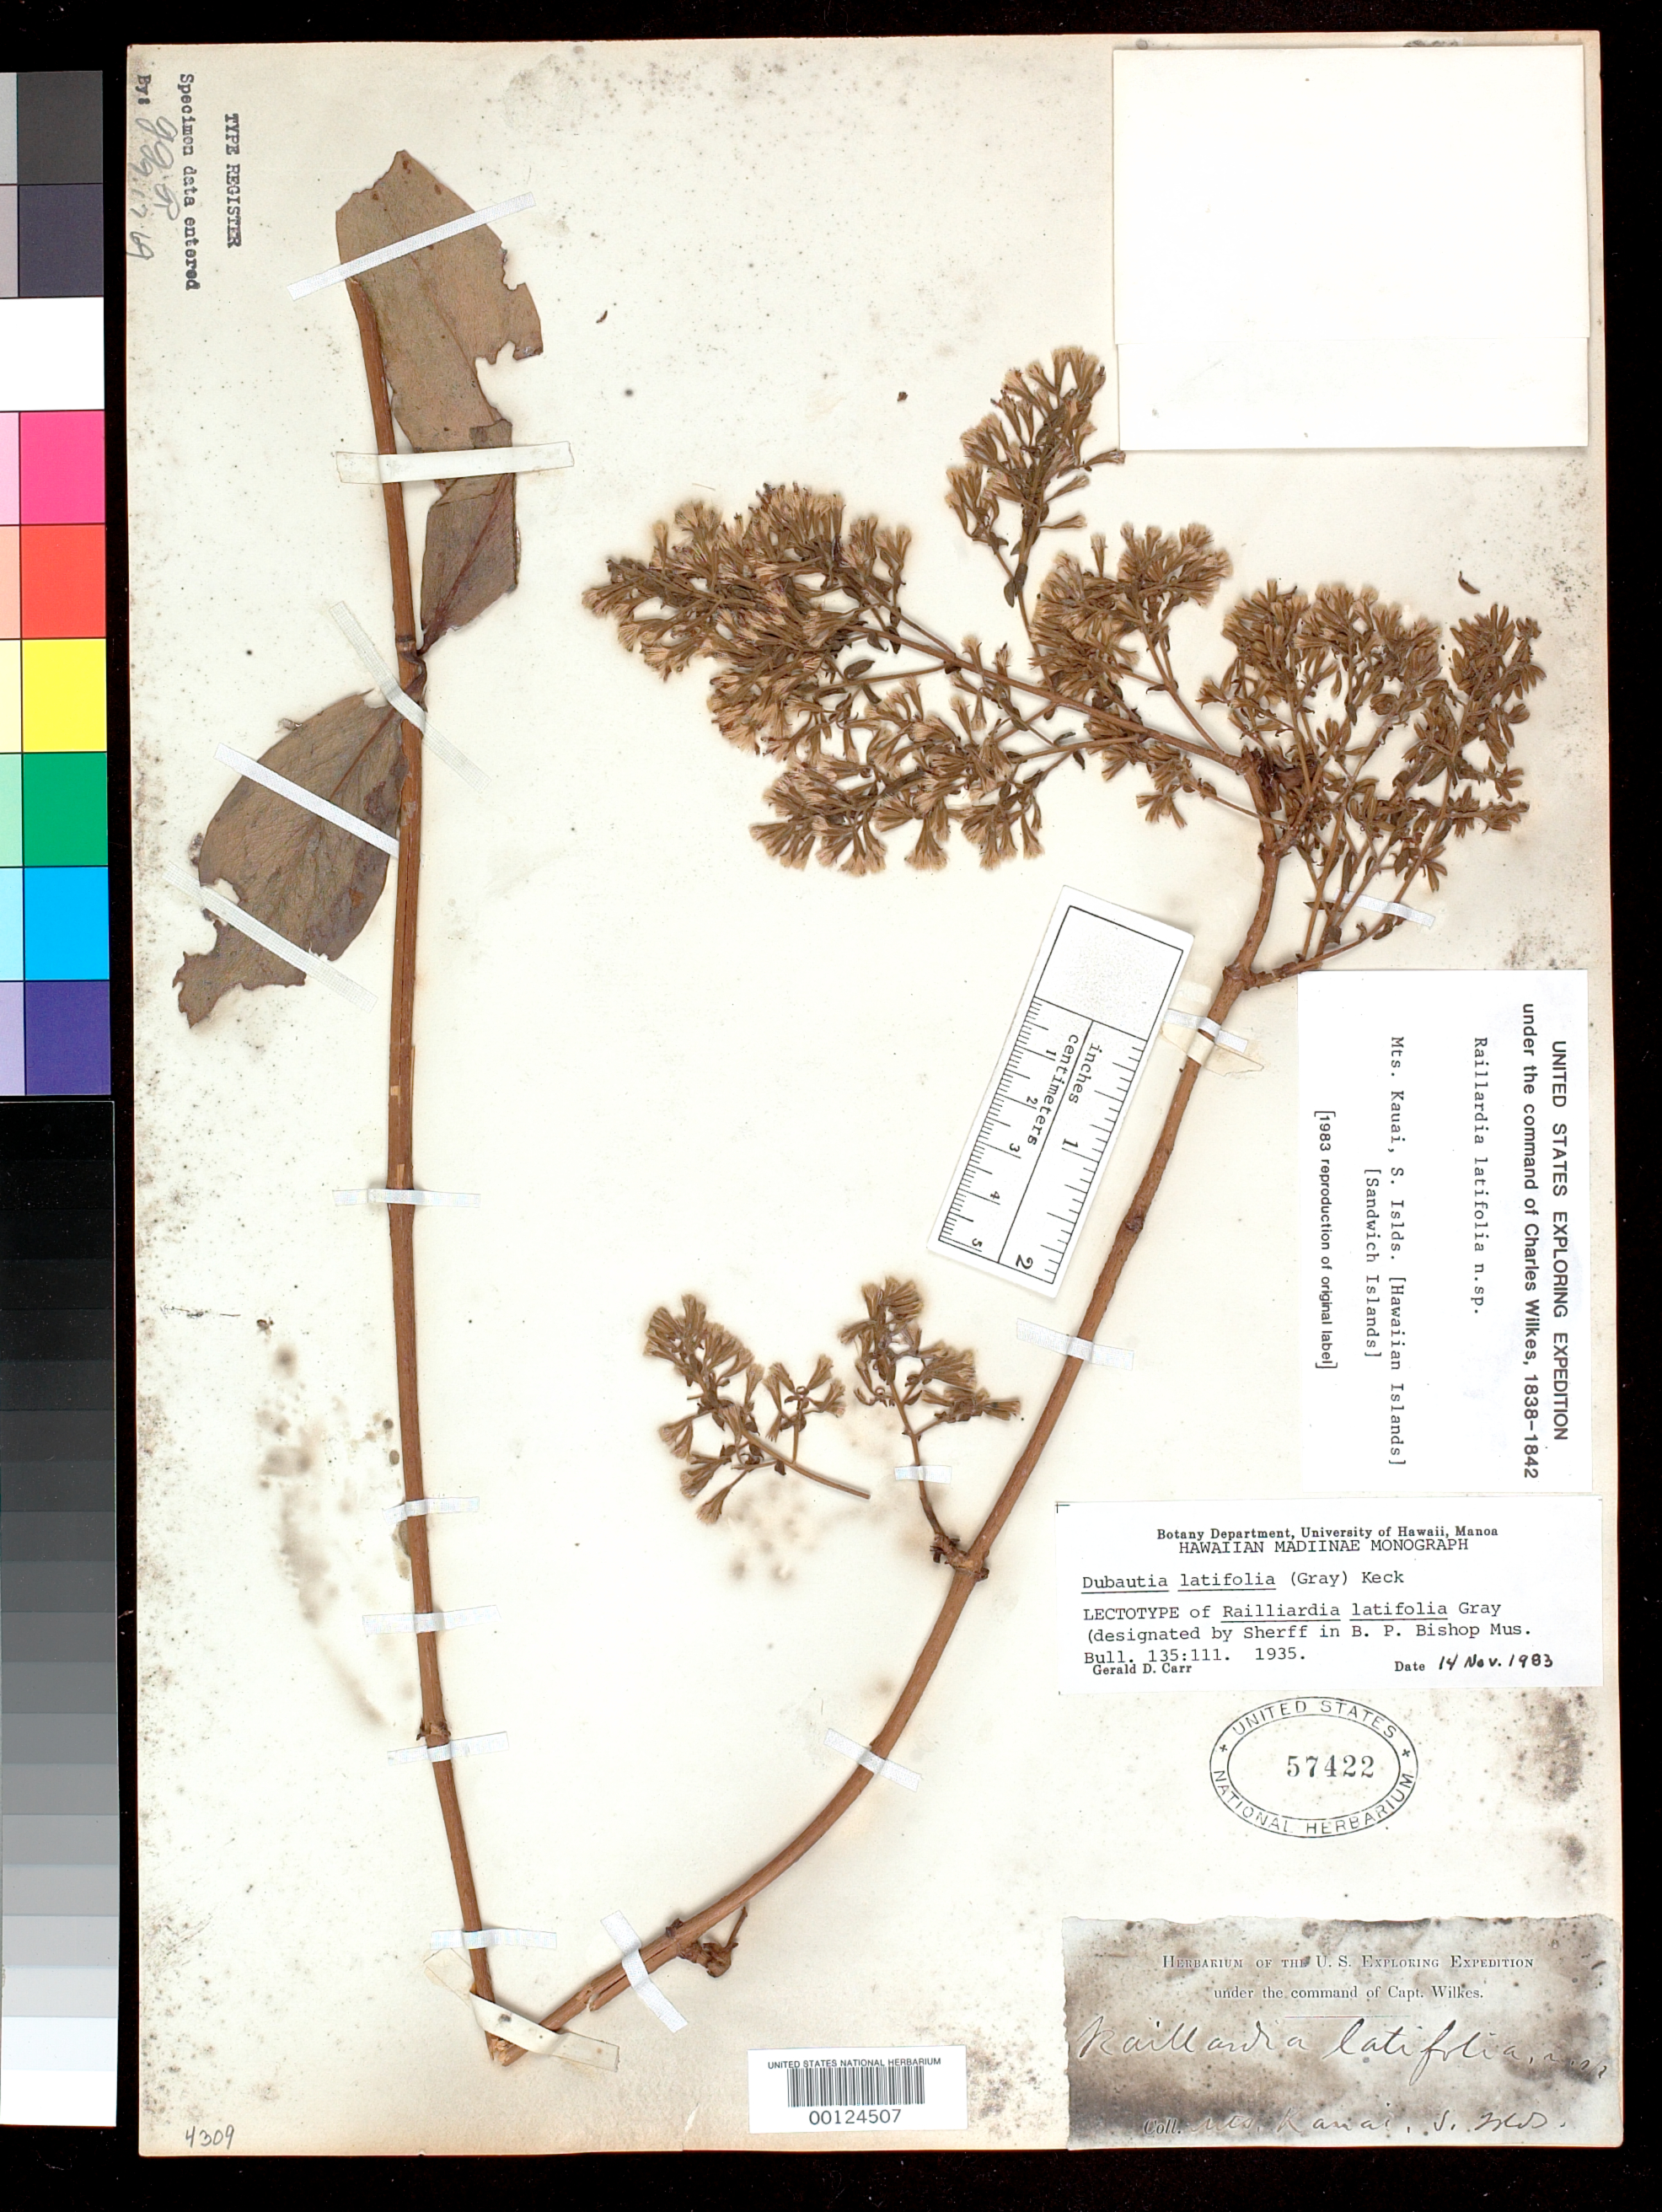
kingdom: Plantae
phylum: Tracheophyta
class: Magnoliopsida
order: Asterales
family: Asteraceae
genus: Railliardia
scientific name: Railliardia latifolia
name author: A. Gray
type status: Lectotype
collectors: Wilkes Explor. Exped.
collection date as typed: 1838 to -- --- 1842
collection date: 1838/1842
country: United States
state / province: Hawaii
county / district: Kauai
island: Kaua'i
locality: Mountains of Kauai.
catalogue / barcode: US 57422